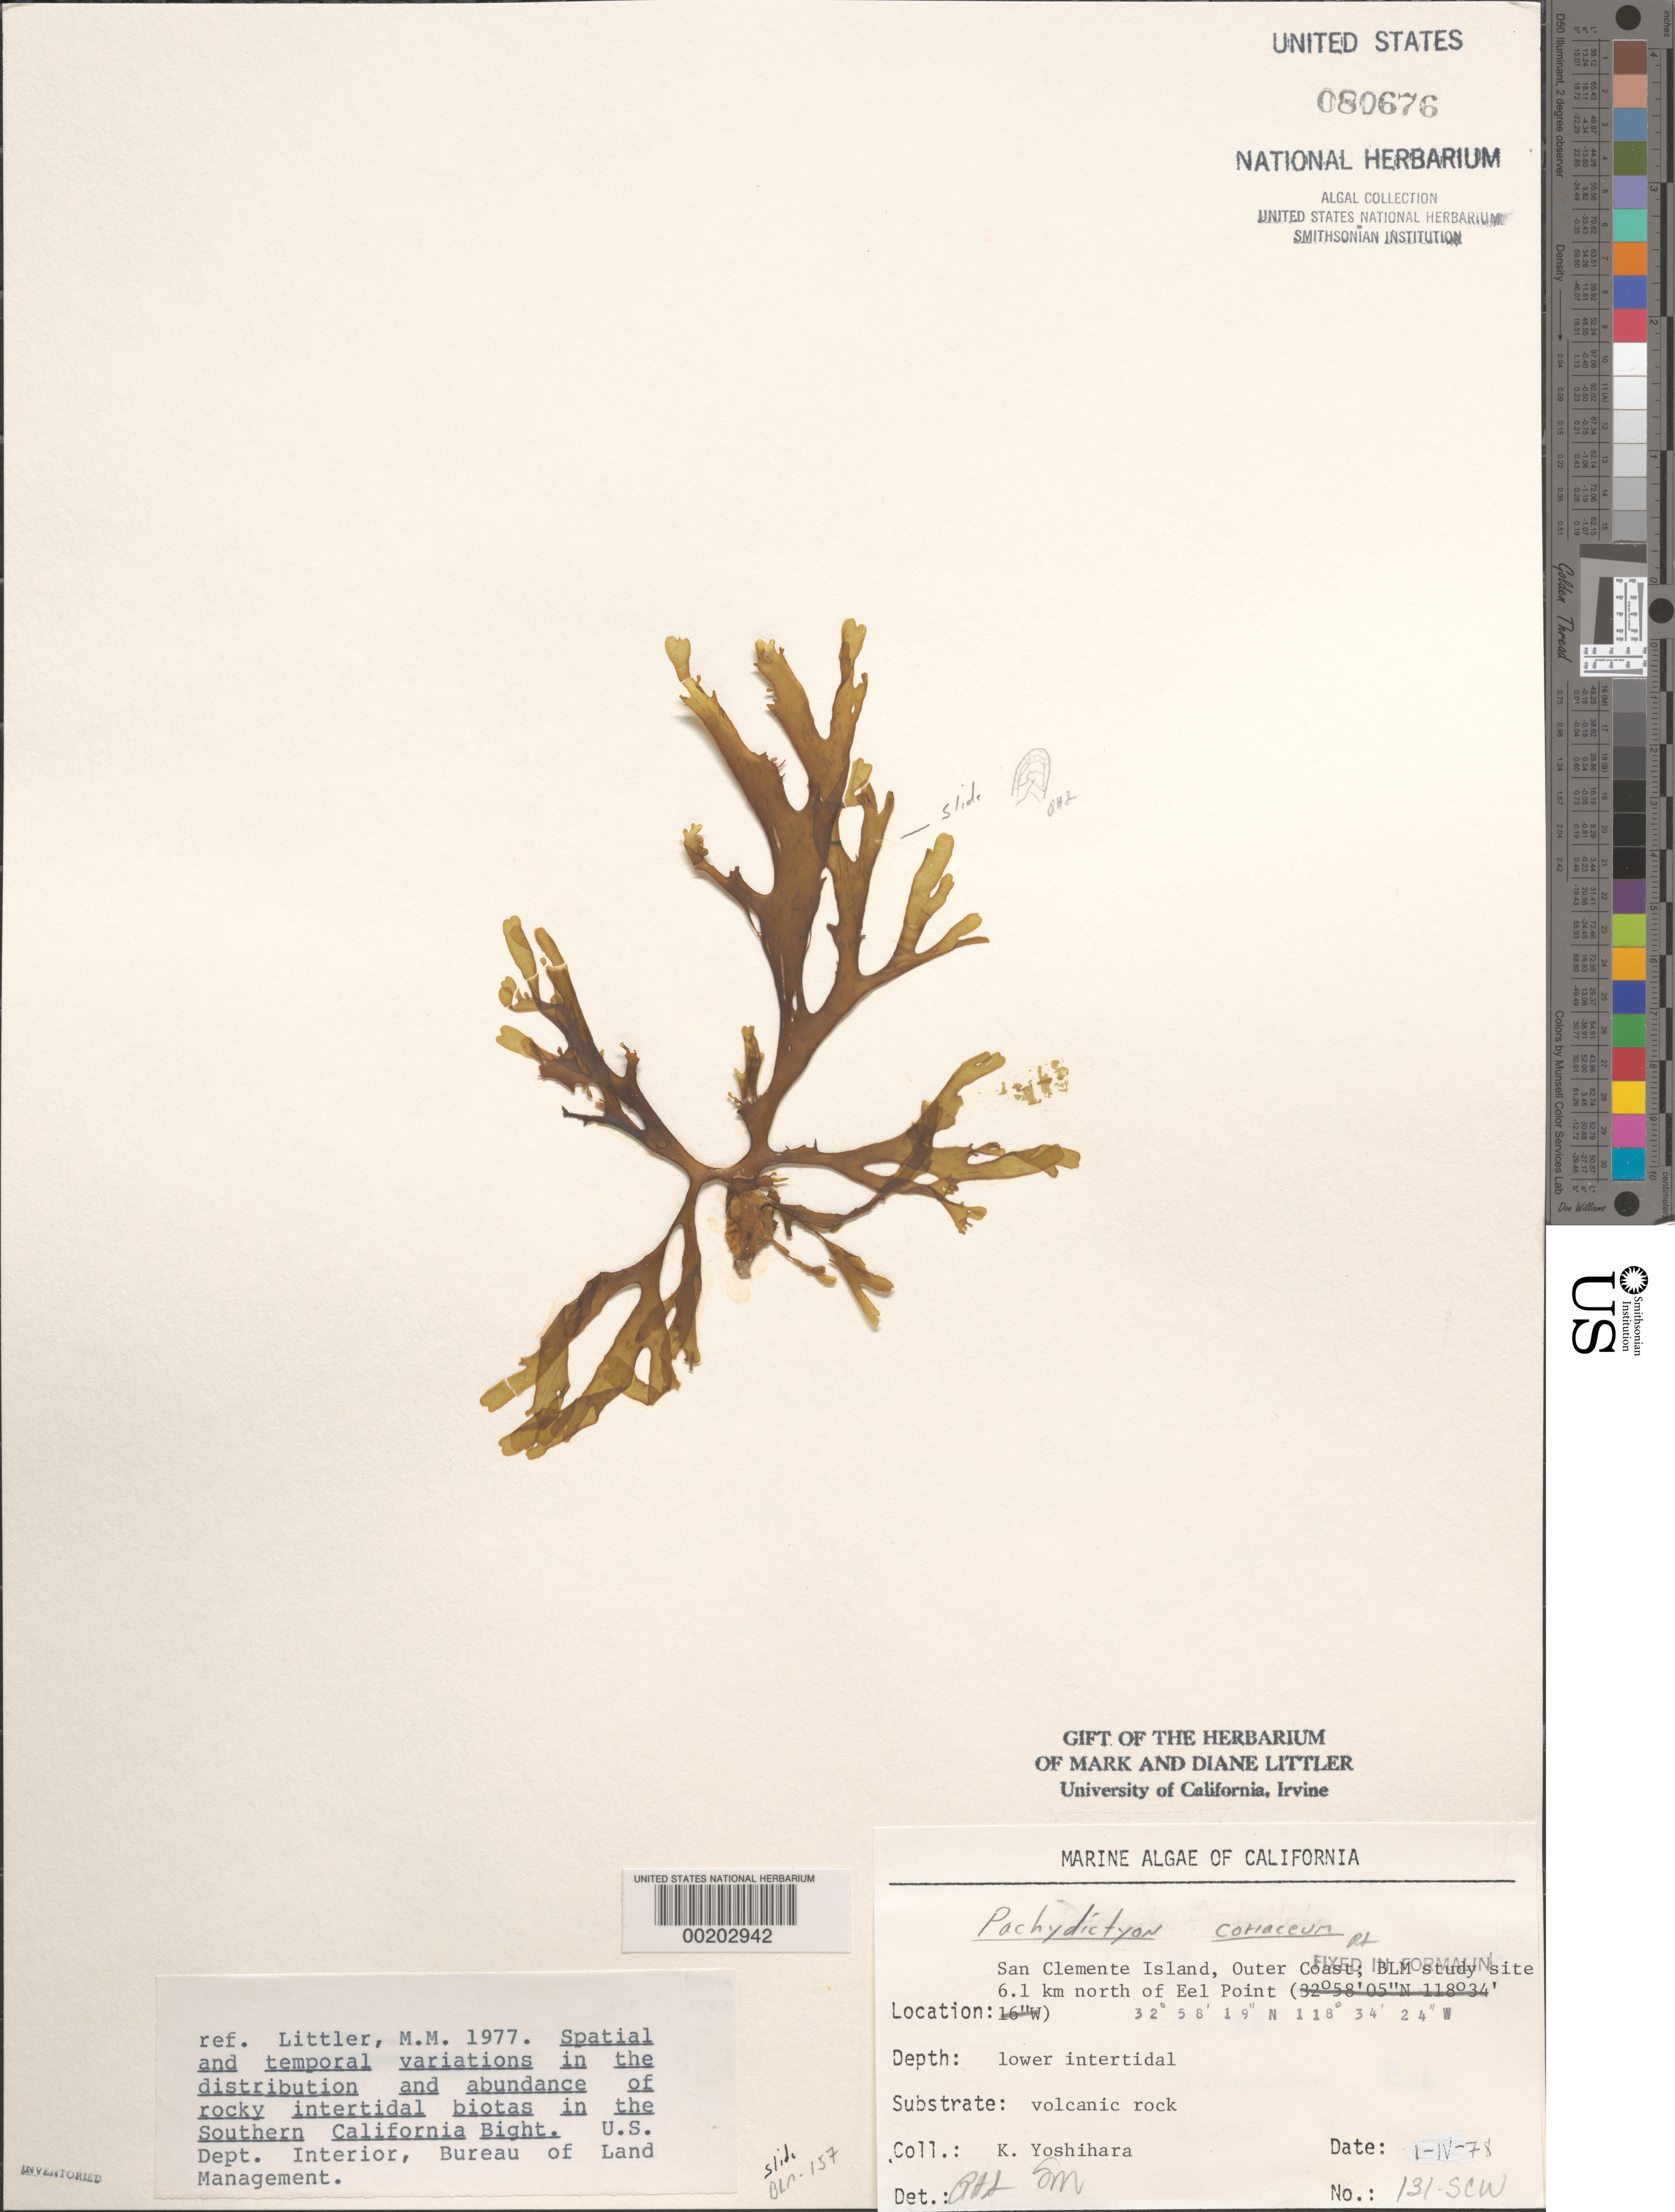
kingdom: Chromista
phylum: Ochrophyta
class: Phaeophyceae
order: Dictyotales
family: Dictyotaceae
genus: Pachydictyon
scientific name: Pachydictyon coriaceum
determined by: Sims, Robert H.; Murray, S. N.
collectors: K. Yoshihara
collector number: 131-scw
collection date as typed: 01 Apr 1978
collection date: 1978-04-01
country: United States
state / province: California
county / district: Los Angeles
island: San Clemente Island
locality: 6.1 km north of Eel Point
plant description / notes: BLM-SOCALBIGHT Rocky Intertidal Survey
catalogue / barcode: US 80676